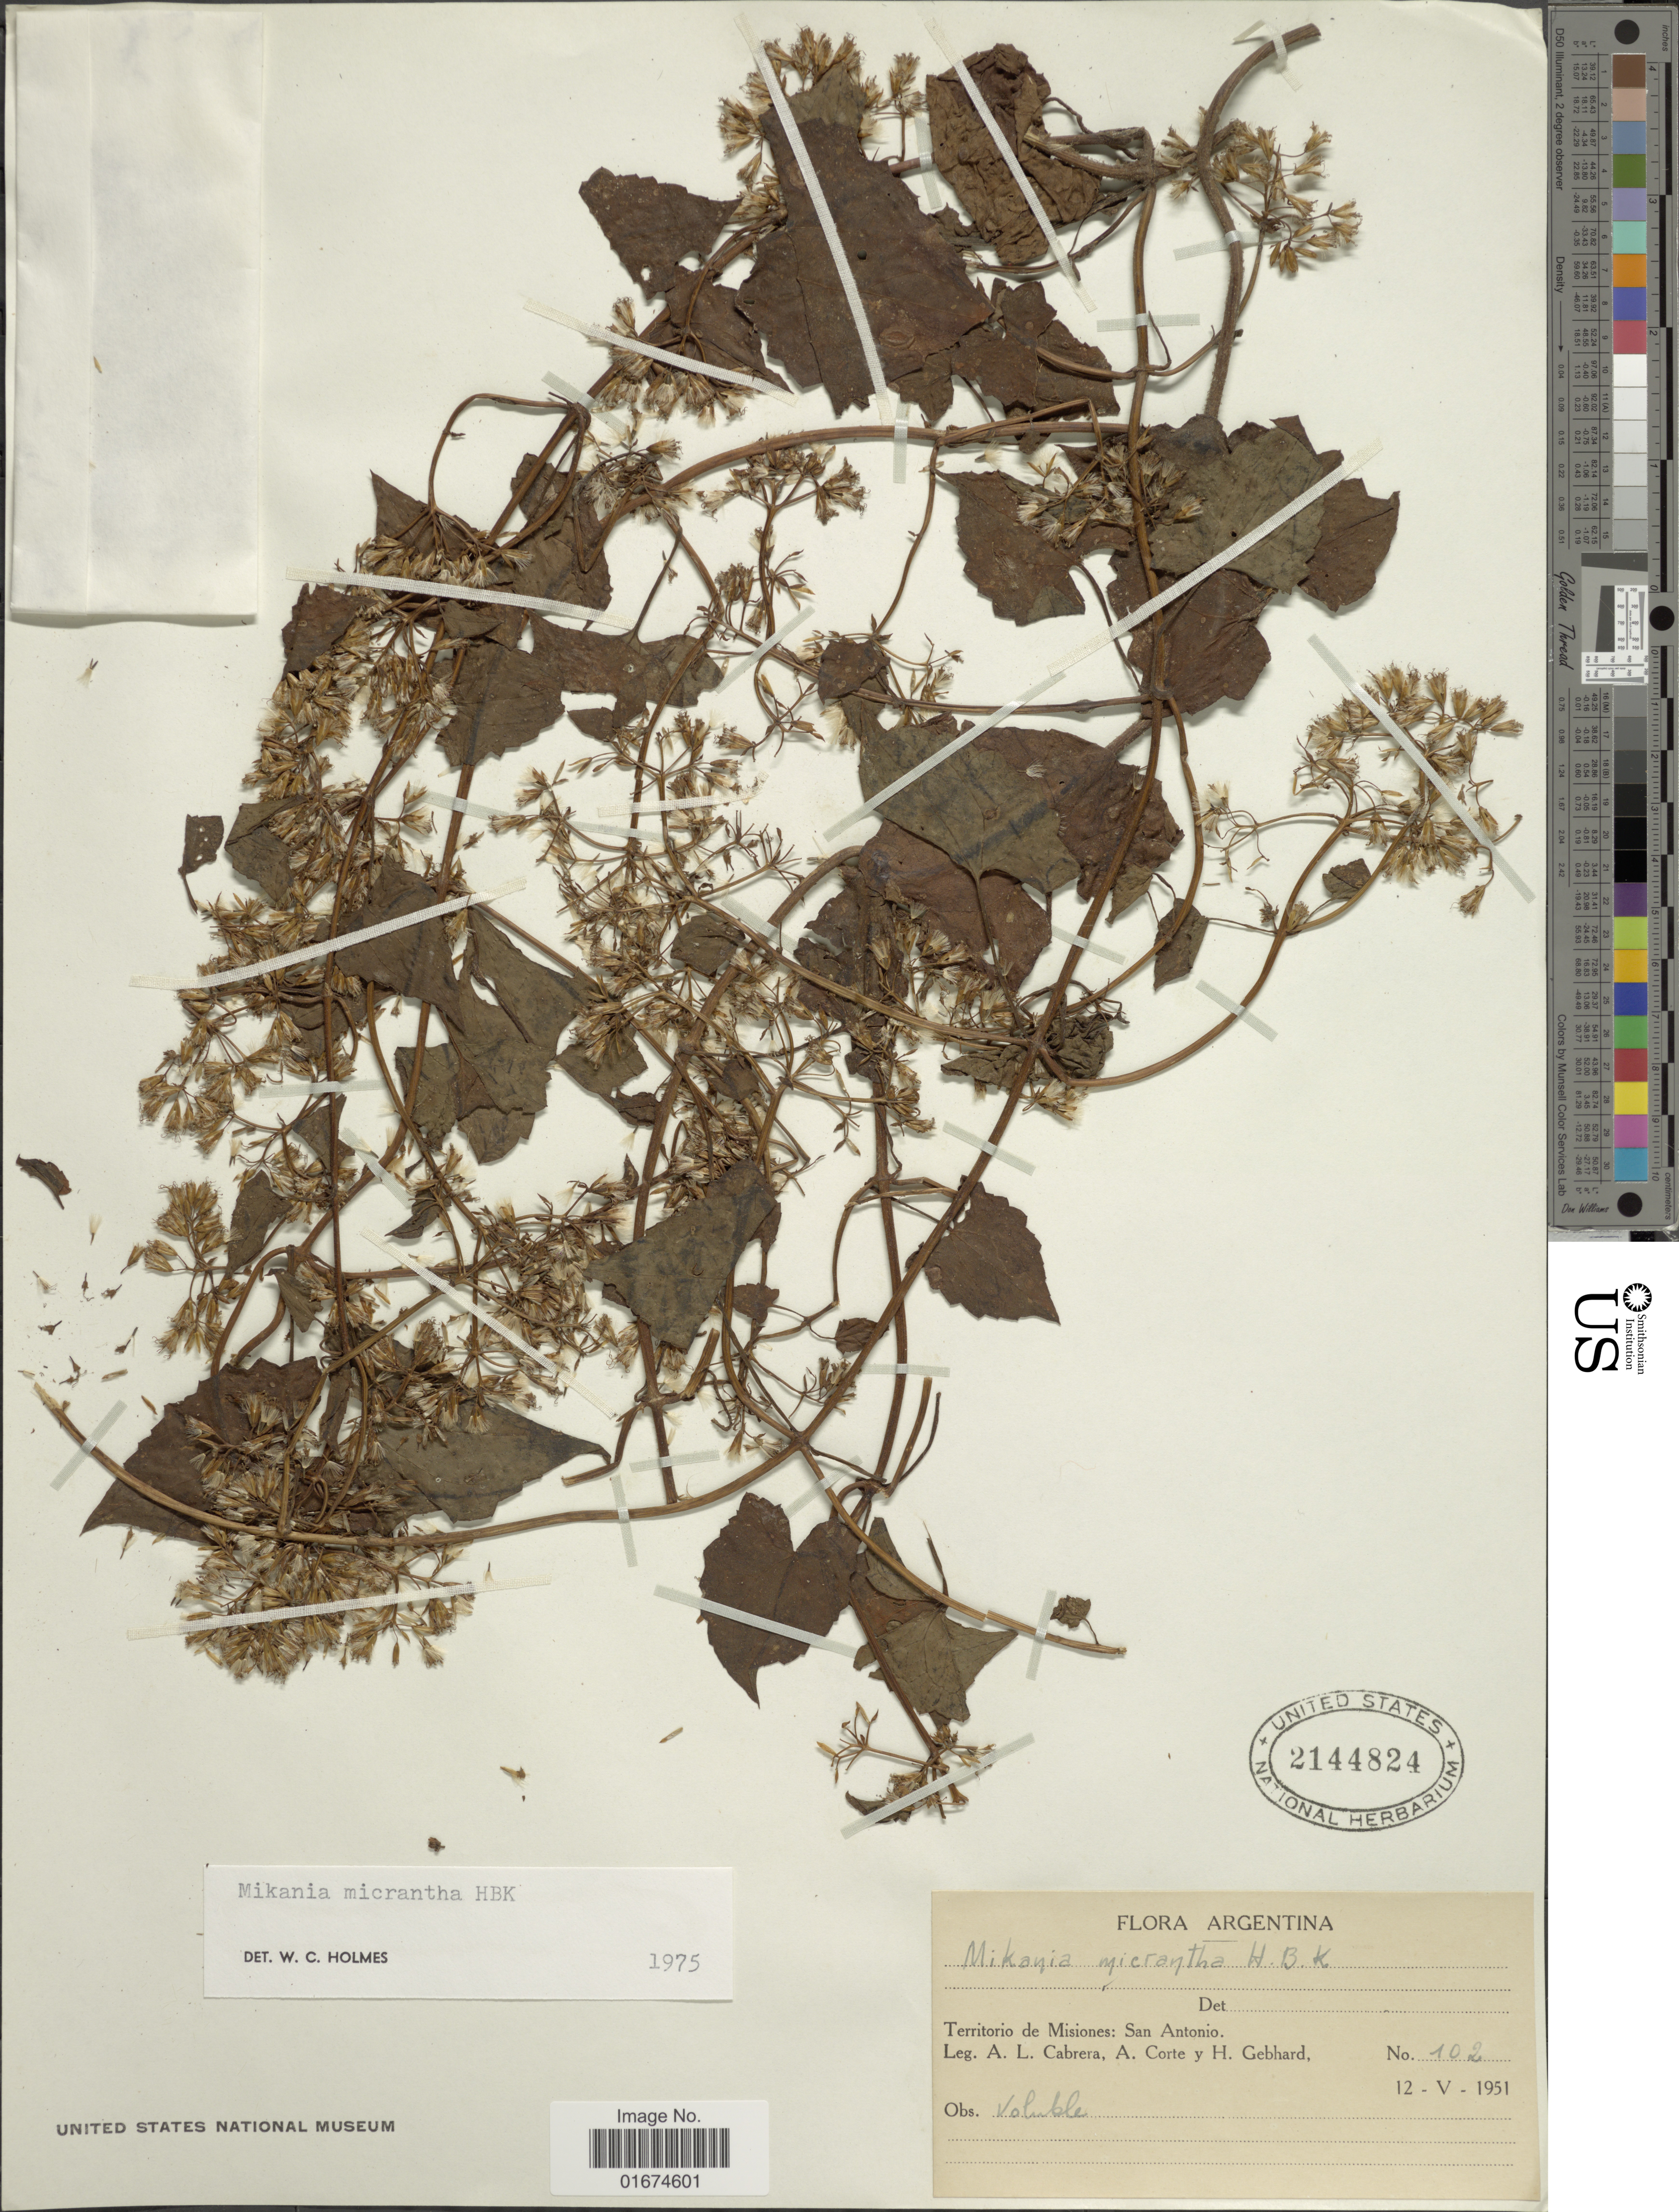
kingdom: Plantae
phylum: Tracheophyta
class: Magnoliopsida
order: Asterales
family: Asteraceae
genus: Mikania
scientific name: Mikania micrantha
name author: Kunth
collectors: A. L. Cabrera, A. Corte & H. Gebhard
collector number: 102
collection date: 1951-05-12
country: Argentina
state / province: Misiones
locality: San Antonio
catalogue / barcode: US 2144824